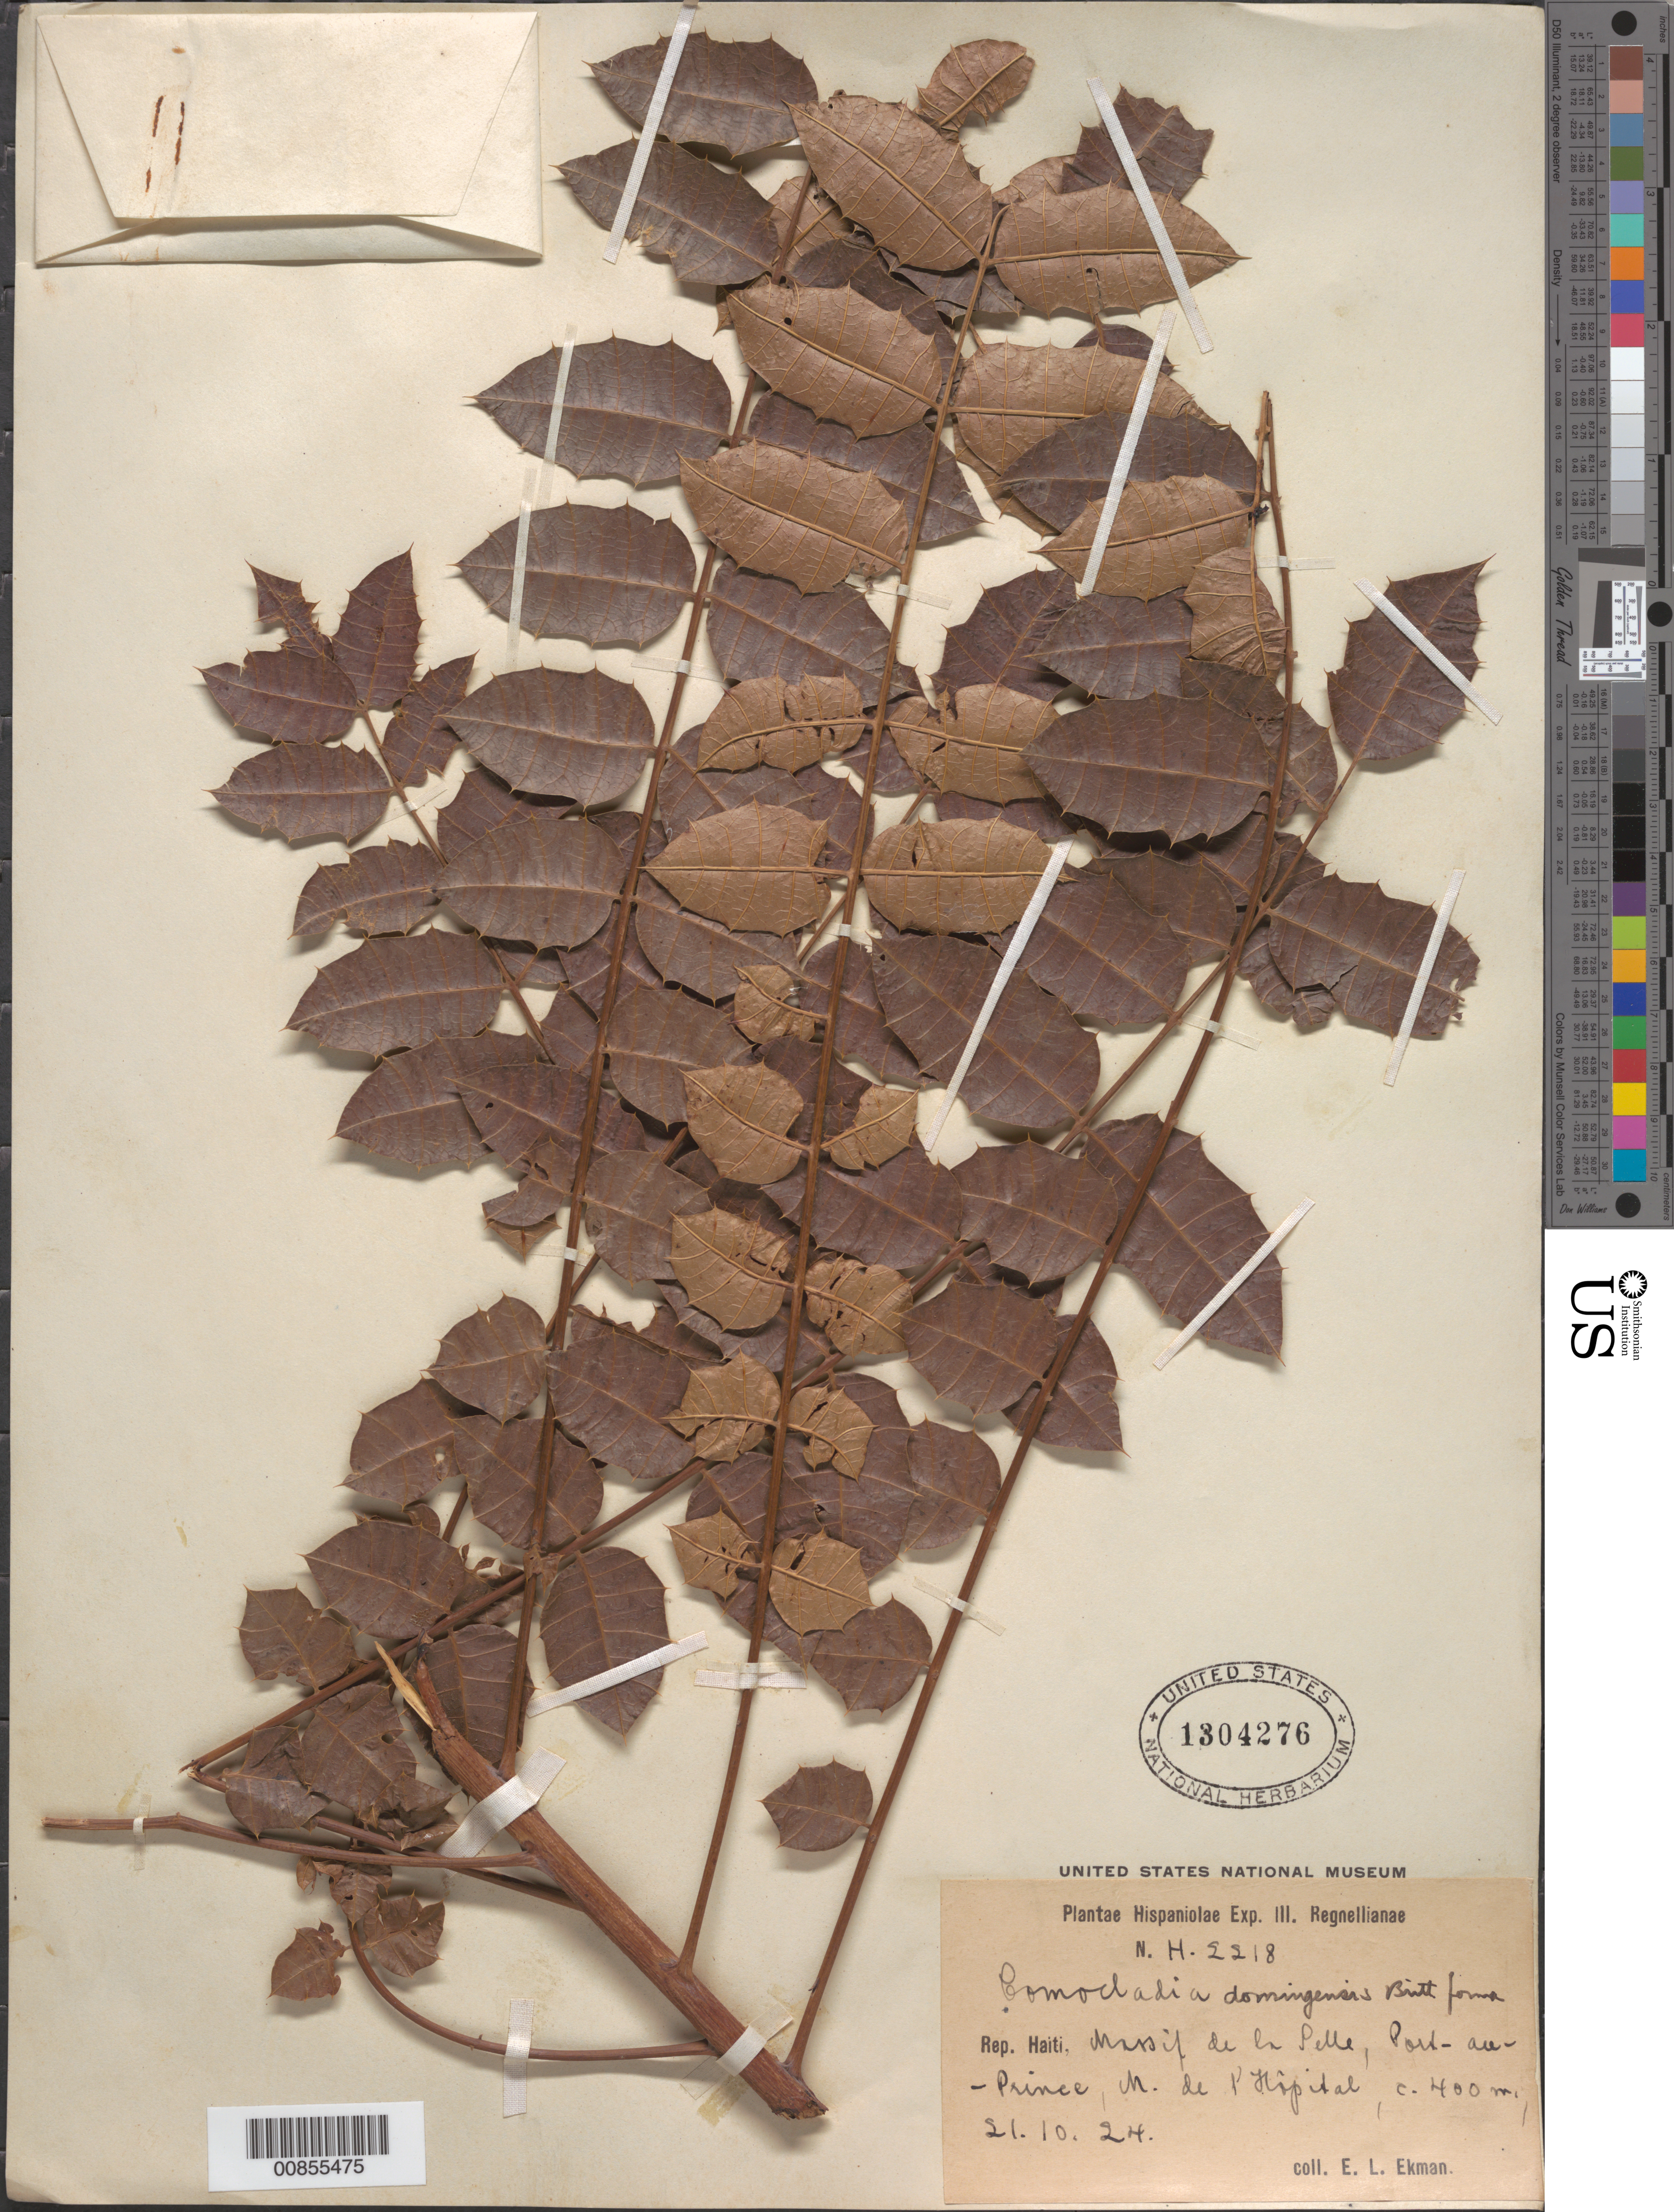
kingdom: Plantae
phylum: Tracheophyta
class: Magnoliopsida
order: Sapindales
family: Anacardiaceae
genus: Comocladia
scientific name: Comocladia domingensis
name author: Britton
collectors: E. L. Ekman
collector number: H 2218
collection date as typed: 21 Oct 1924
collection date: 1924-10-21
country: Haiti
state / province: Ouest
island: Hispaniola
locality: Massif de la Selle, Port-au-Prince, M. de l'Hôpital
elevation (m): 400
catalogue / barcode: US 1304276